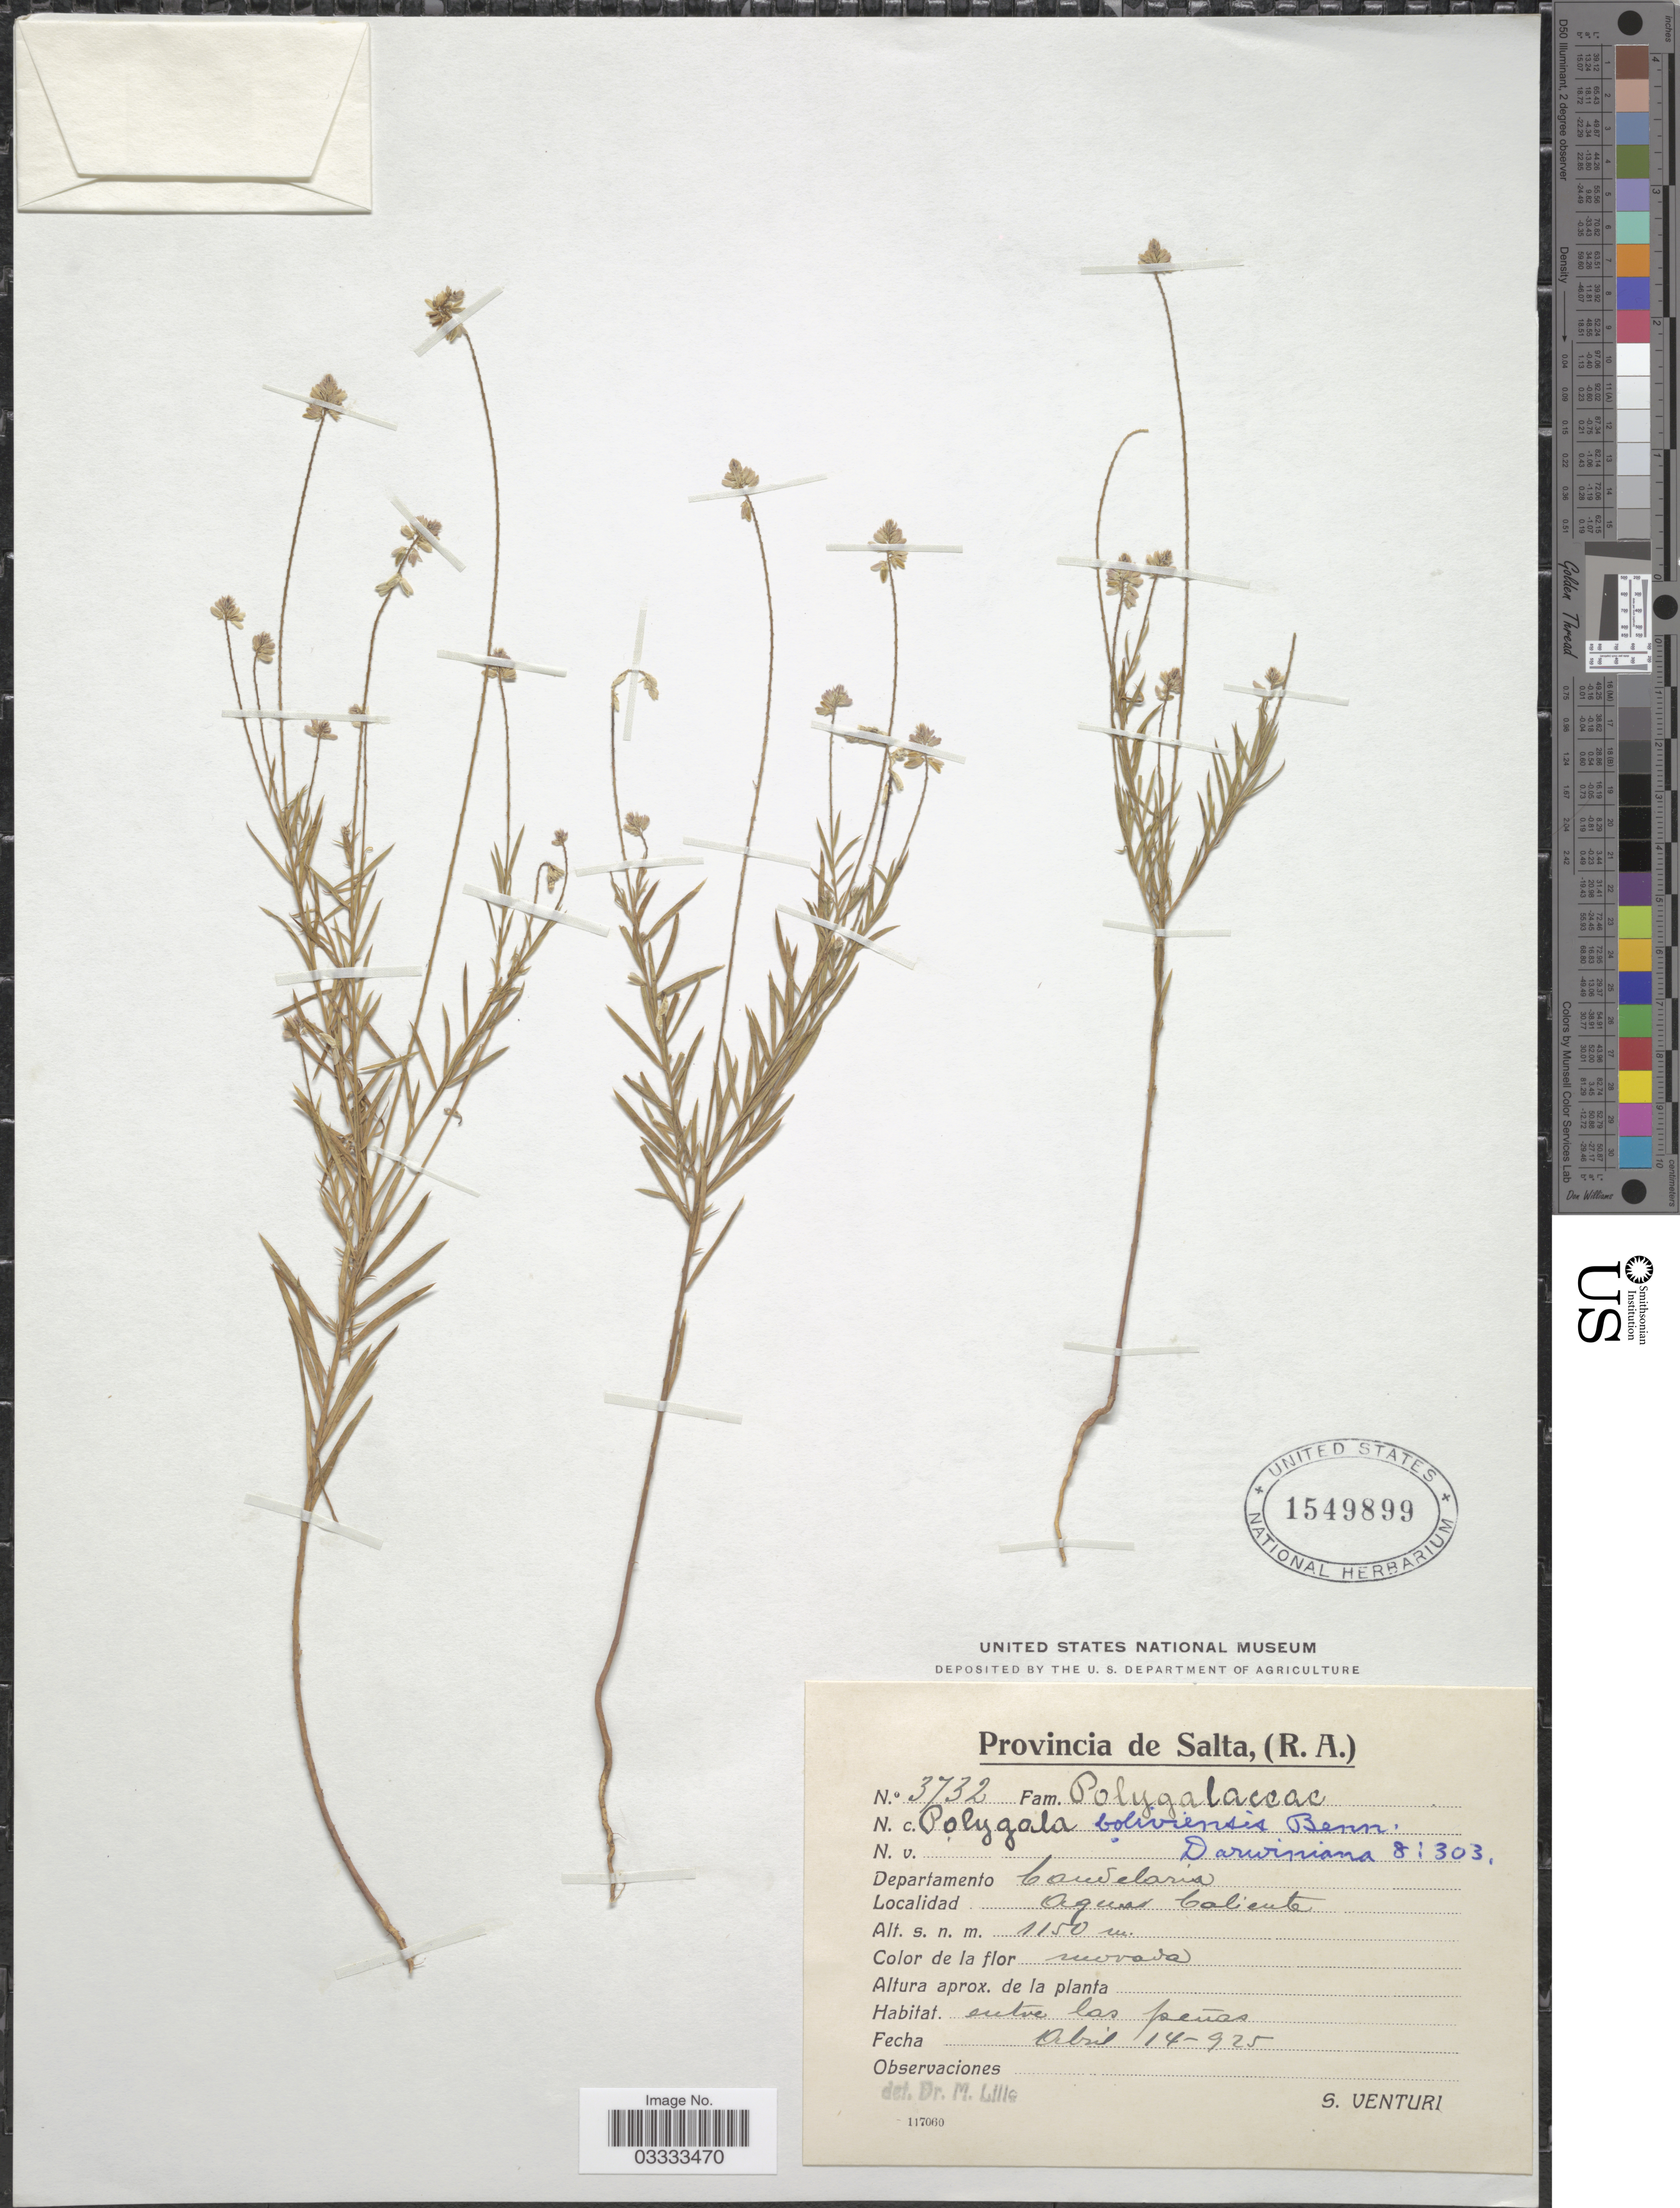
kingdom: Plantae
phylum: Tracheophyta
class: Magnoliopsida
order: Fabales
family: Polygalaceae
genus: Polygala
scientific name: Polygala boliviensis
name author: A.W. Benn.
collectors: S. Venturi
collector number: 3732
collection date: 1925-04-14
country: Argentina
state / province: Salta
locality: Departamento Candelaria. Aguas Caliente.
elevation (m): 1150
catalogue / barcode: US 1549899